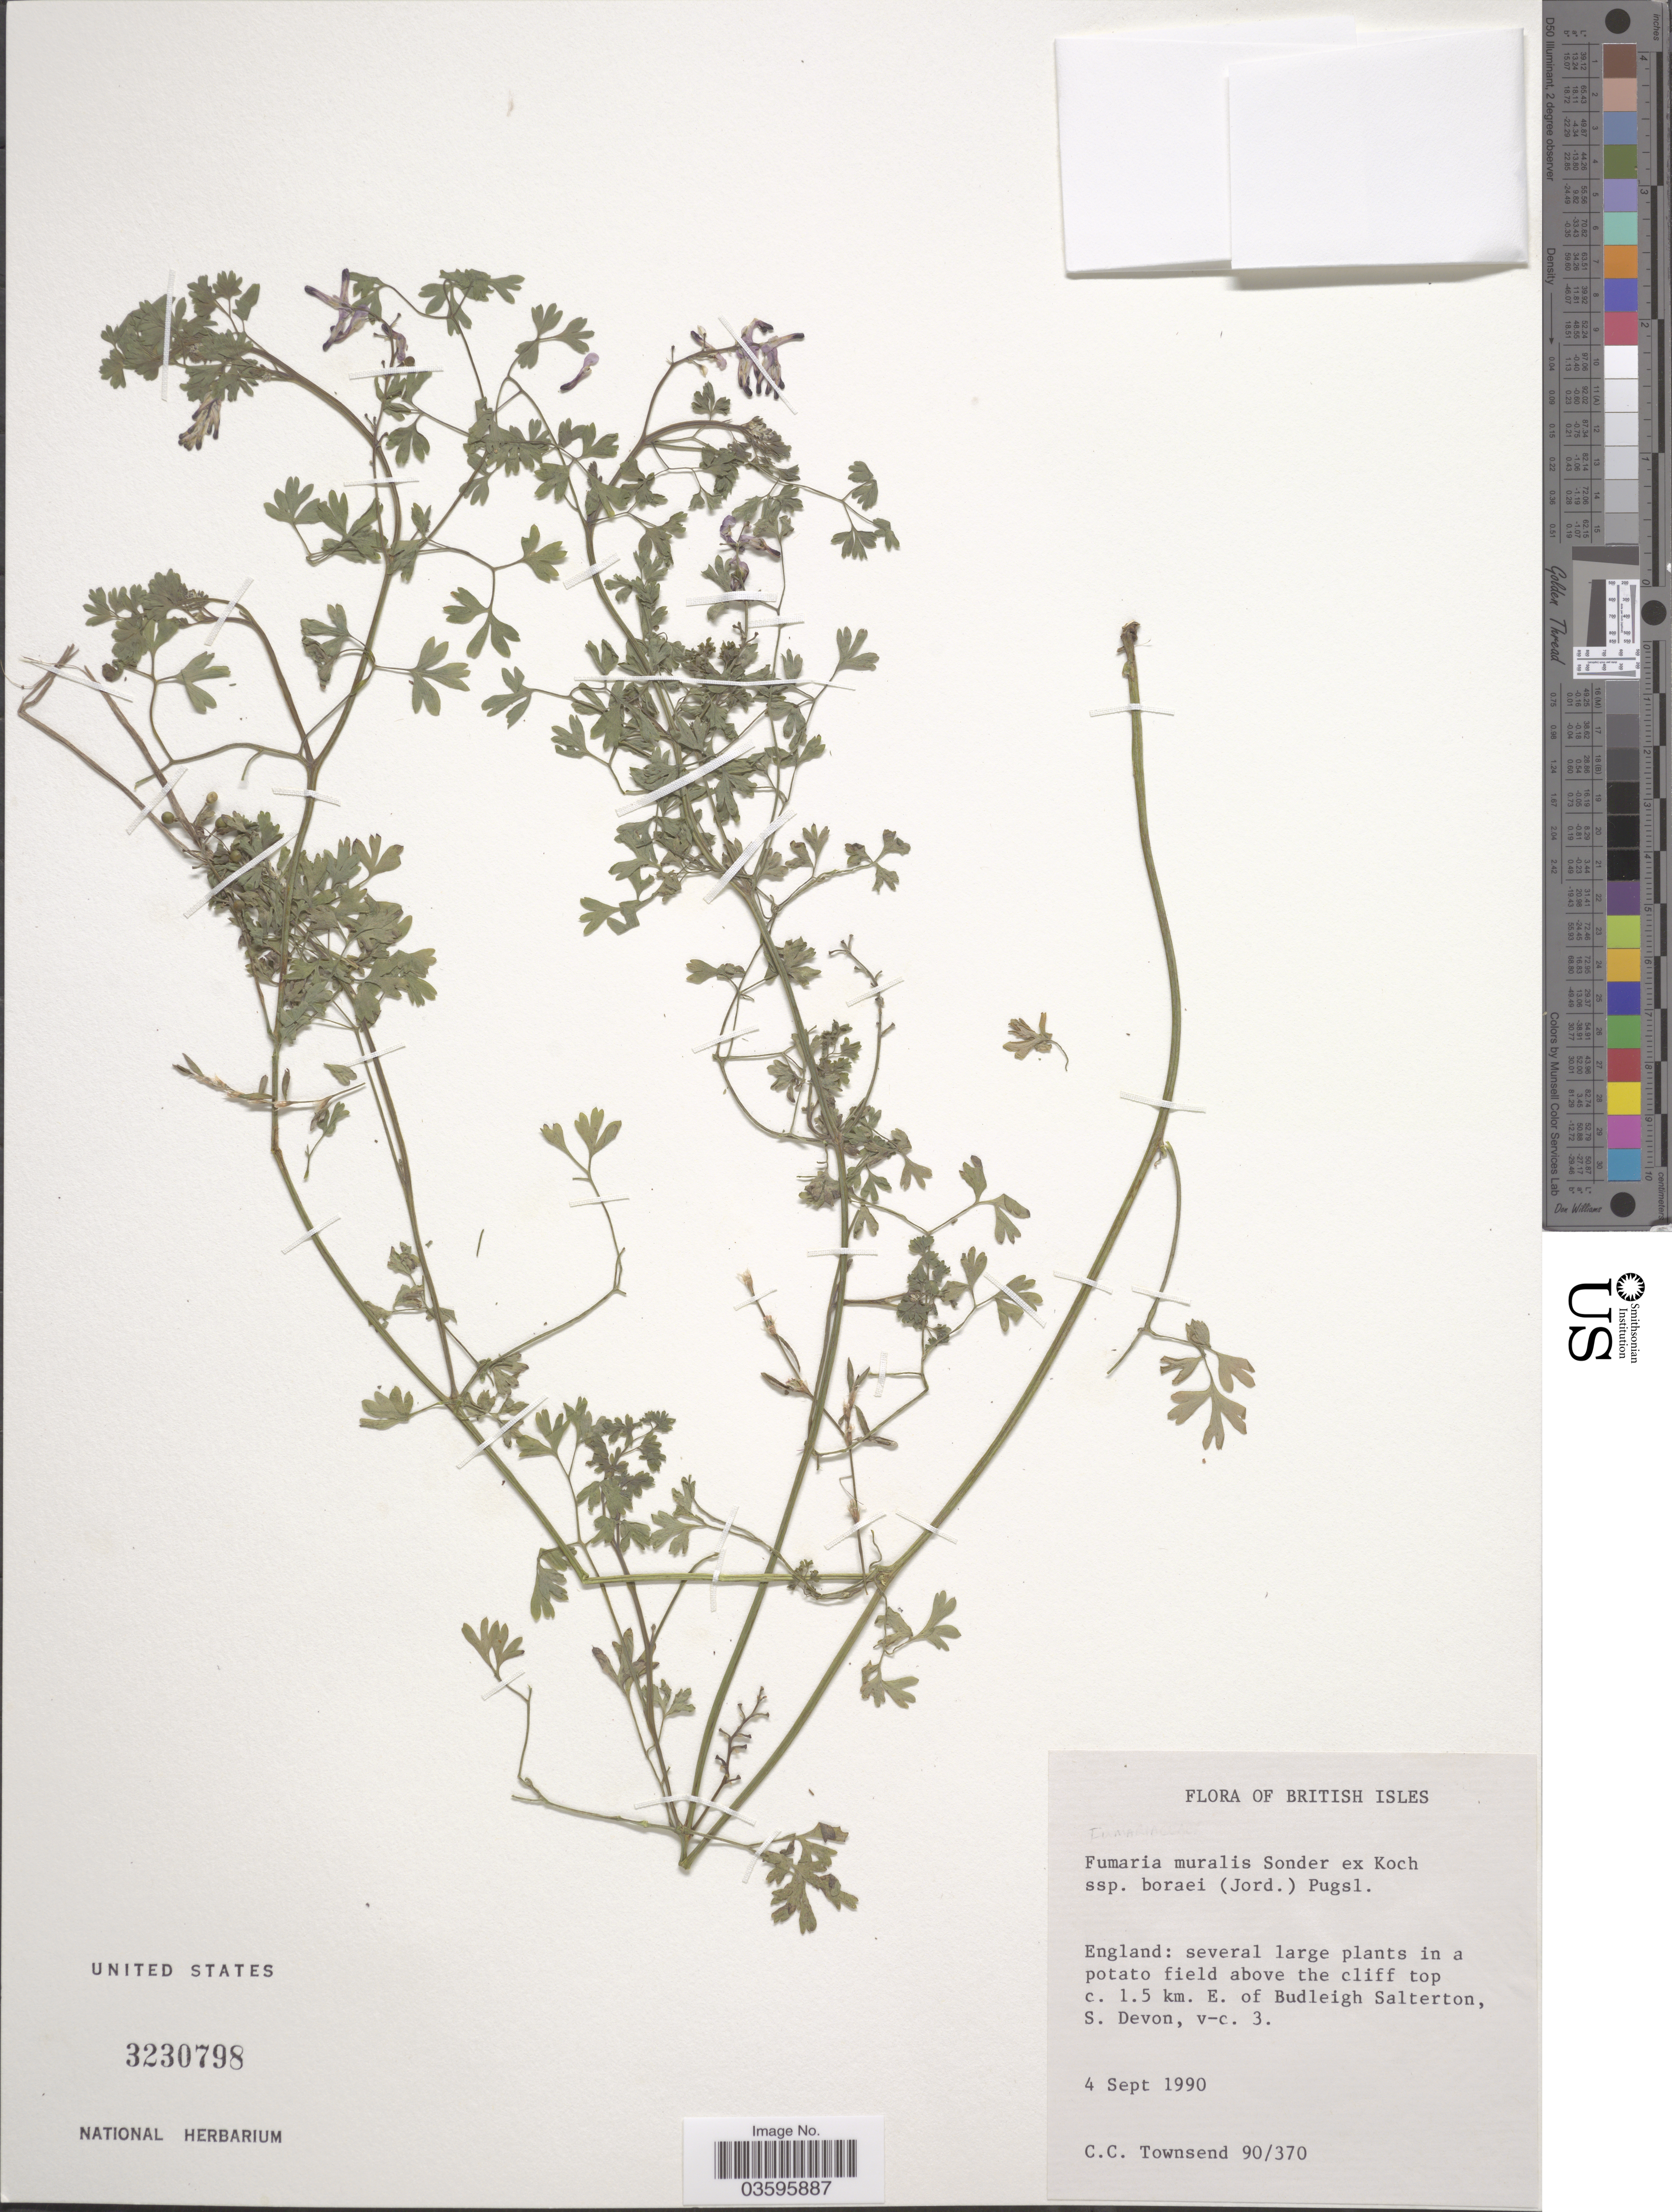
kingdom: Plantae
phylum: Tracheophyta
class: Magnoliopsida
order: Ranunculales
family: Papaveraceae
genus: Fumaria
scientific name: Fumaria muralis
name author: Sond. ex W.D.J. Koch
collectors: C. C. Townsend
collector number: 90/370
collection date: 1990-09-04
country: United Kingdom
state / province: England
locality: British Isles. C. 1.5 km. E. of Budleigh Salterton, S. Devon, v-c. 3.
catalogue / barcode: US 3230798